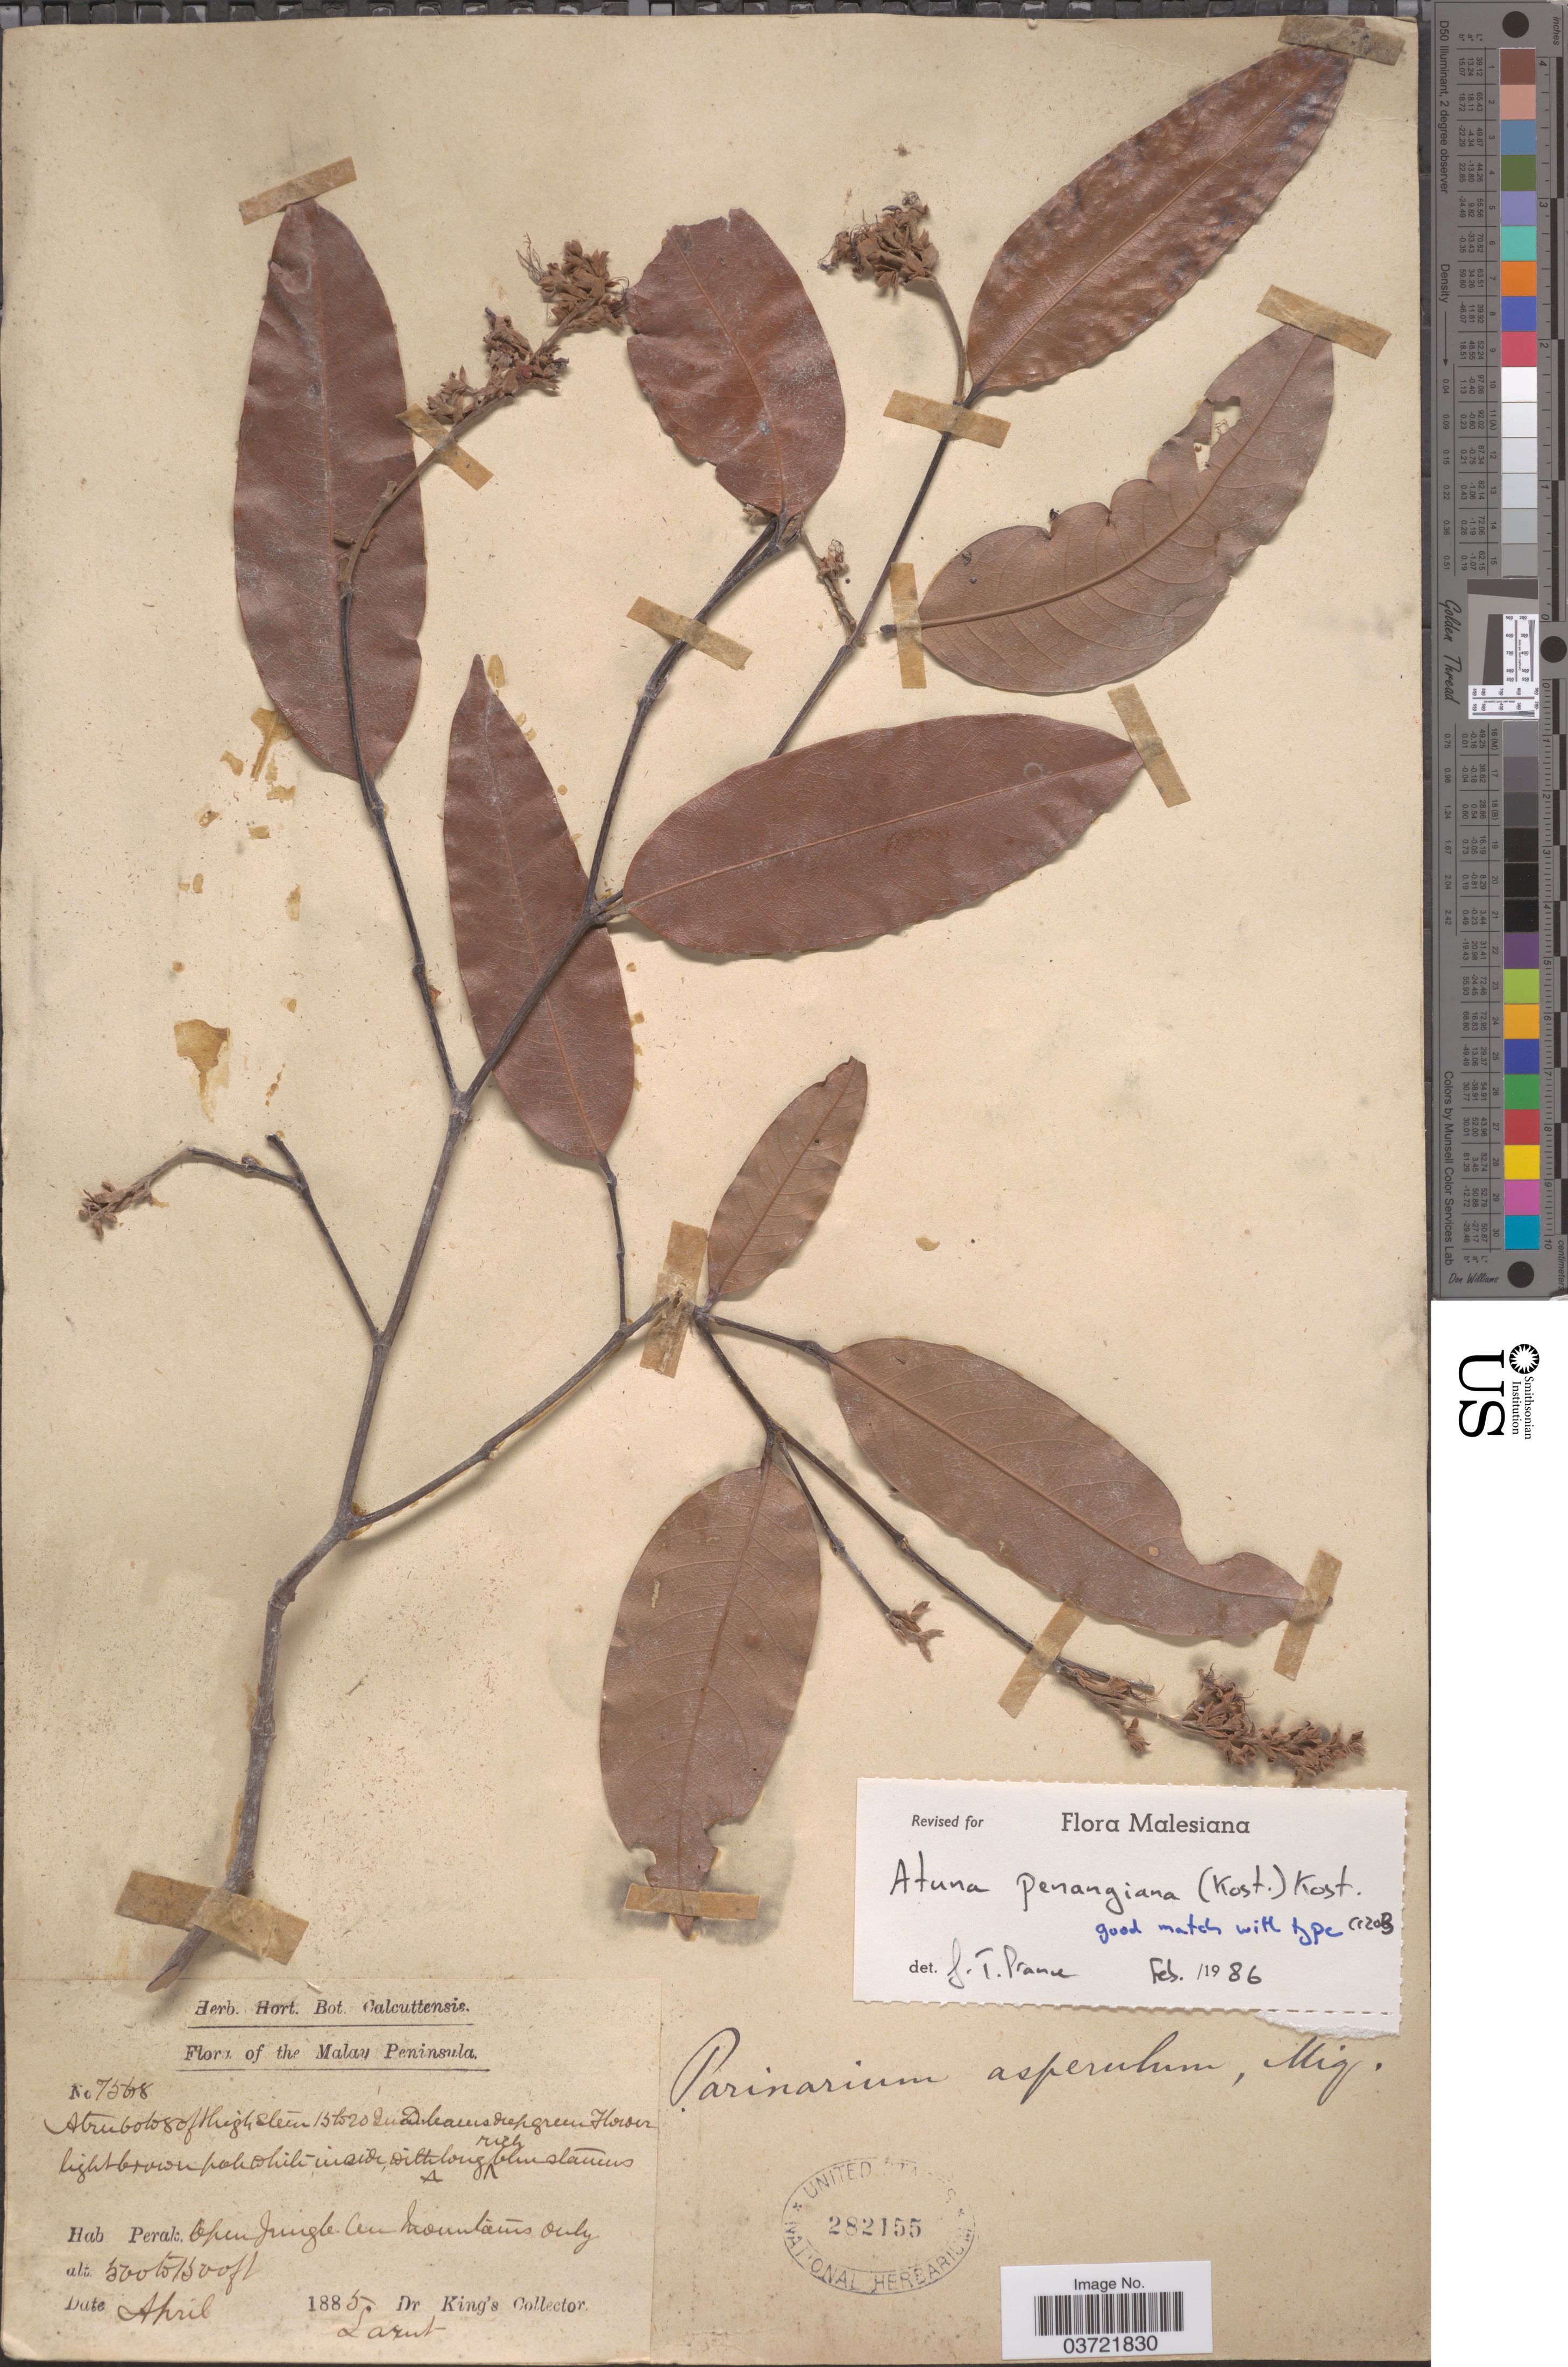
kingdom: Plantae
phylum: Tracheophyta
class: Magnoliopsida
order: Malpighiales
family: Chrysobalanaceae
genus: Atuna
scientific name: Atuna penangiana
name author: (Kosterm.) Kosterm.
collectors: Dr. King's collector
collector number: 7568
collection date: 1885-04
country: Malaysia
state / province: Perak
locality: The Malay Peninsula. Larut.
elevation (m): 152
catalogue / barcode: US 282155